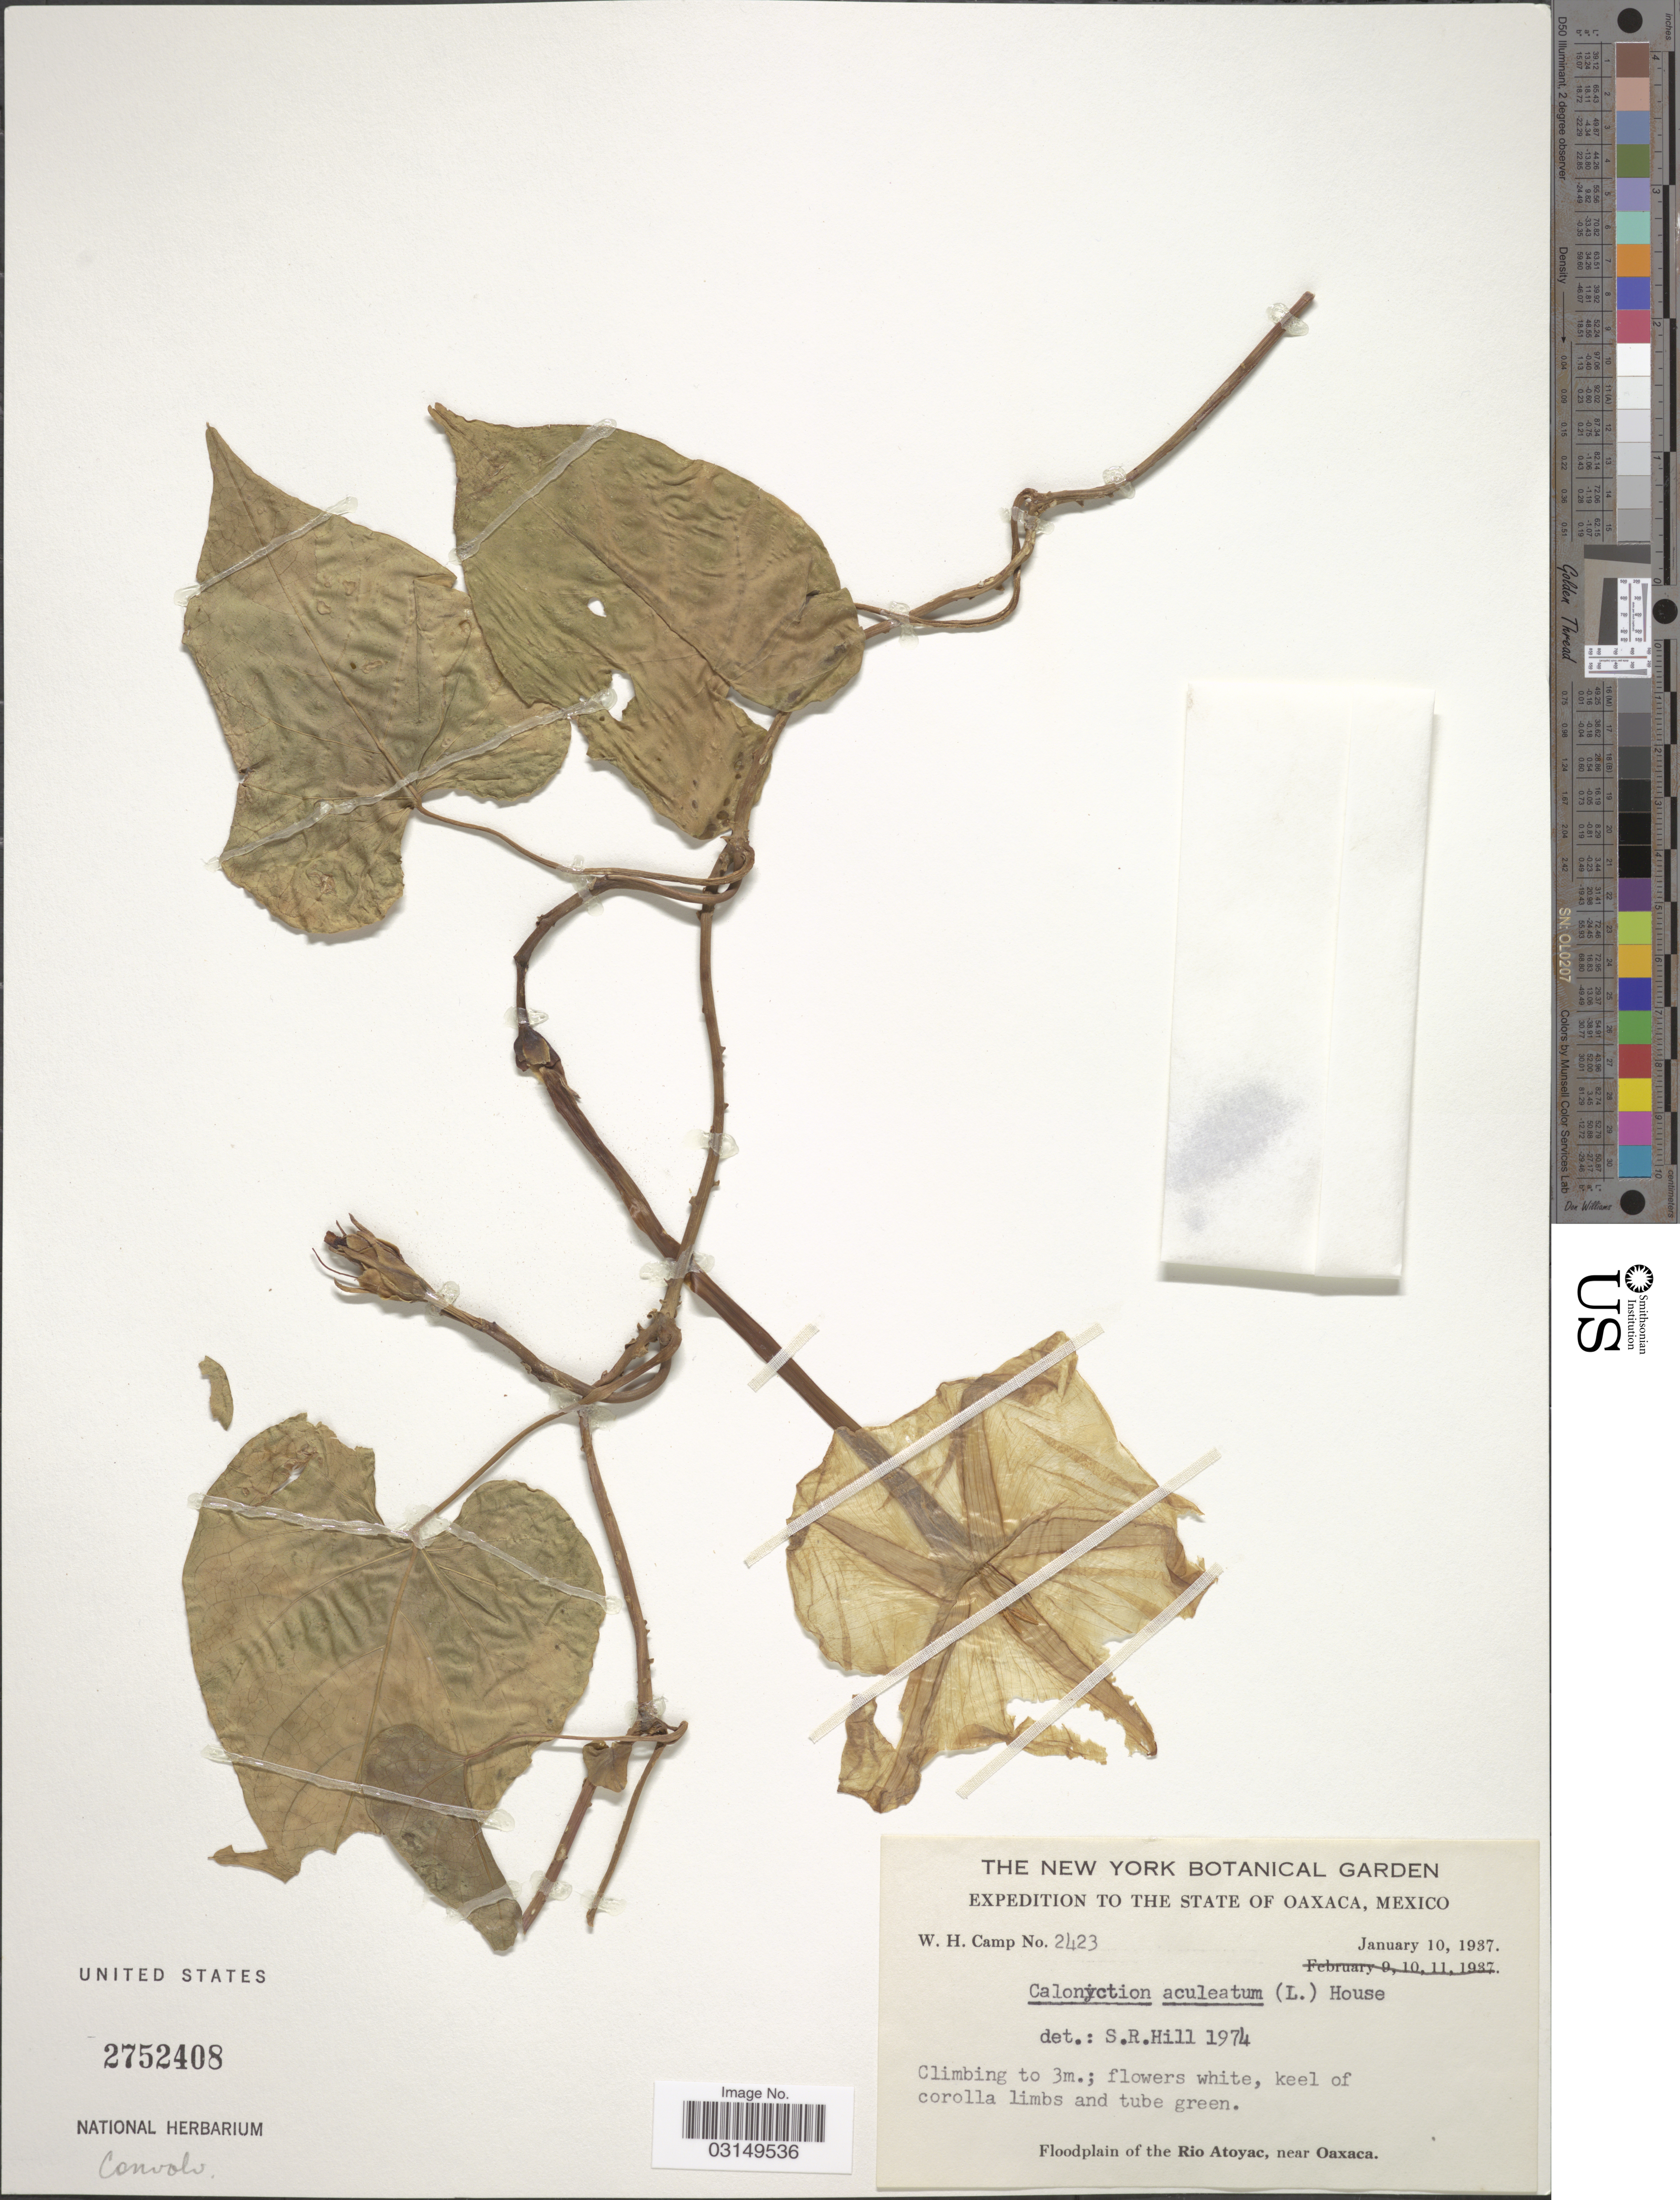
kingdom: Plantae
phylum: Tracheophyta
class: Magnoliopsida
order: Solanales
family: Convolvulaceae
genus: Ipomoea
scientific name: Ipomoea alba L.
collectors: M. A. Carleton & W. H. Camp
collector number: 2423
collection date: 1987-01-10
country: Mexico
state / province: Oaxaca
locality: Floodplain of the Rio Atoyac, near Oaxaca.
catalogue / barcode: US 2752408